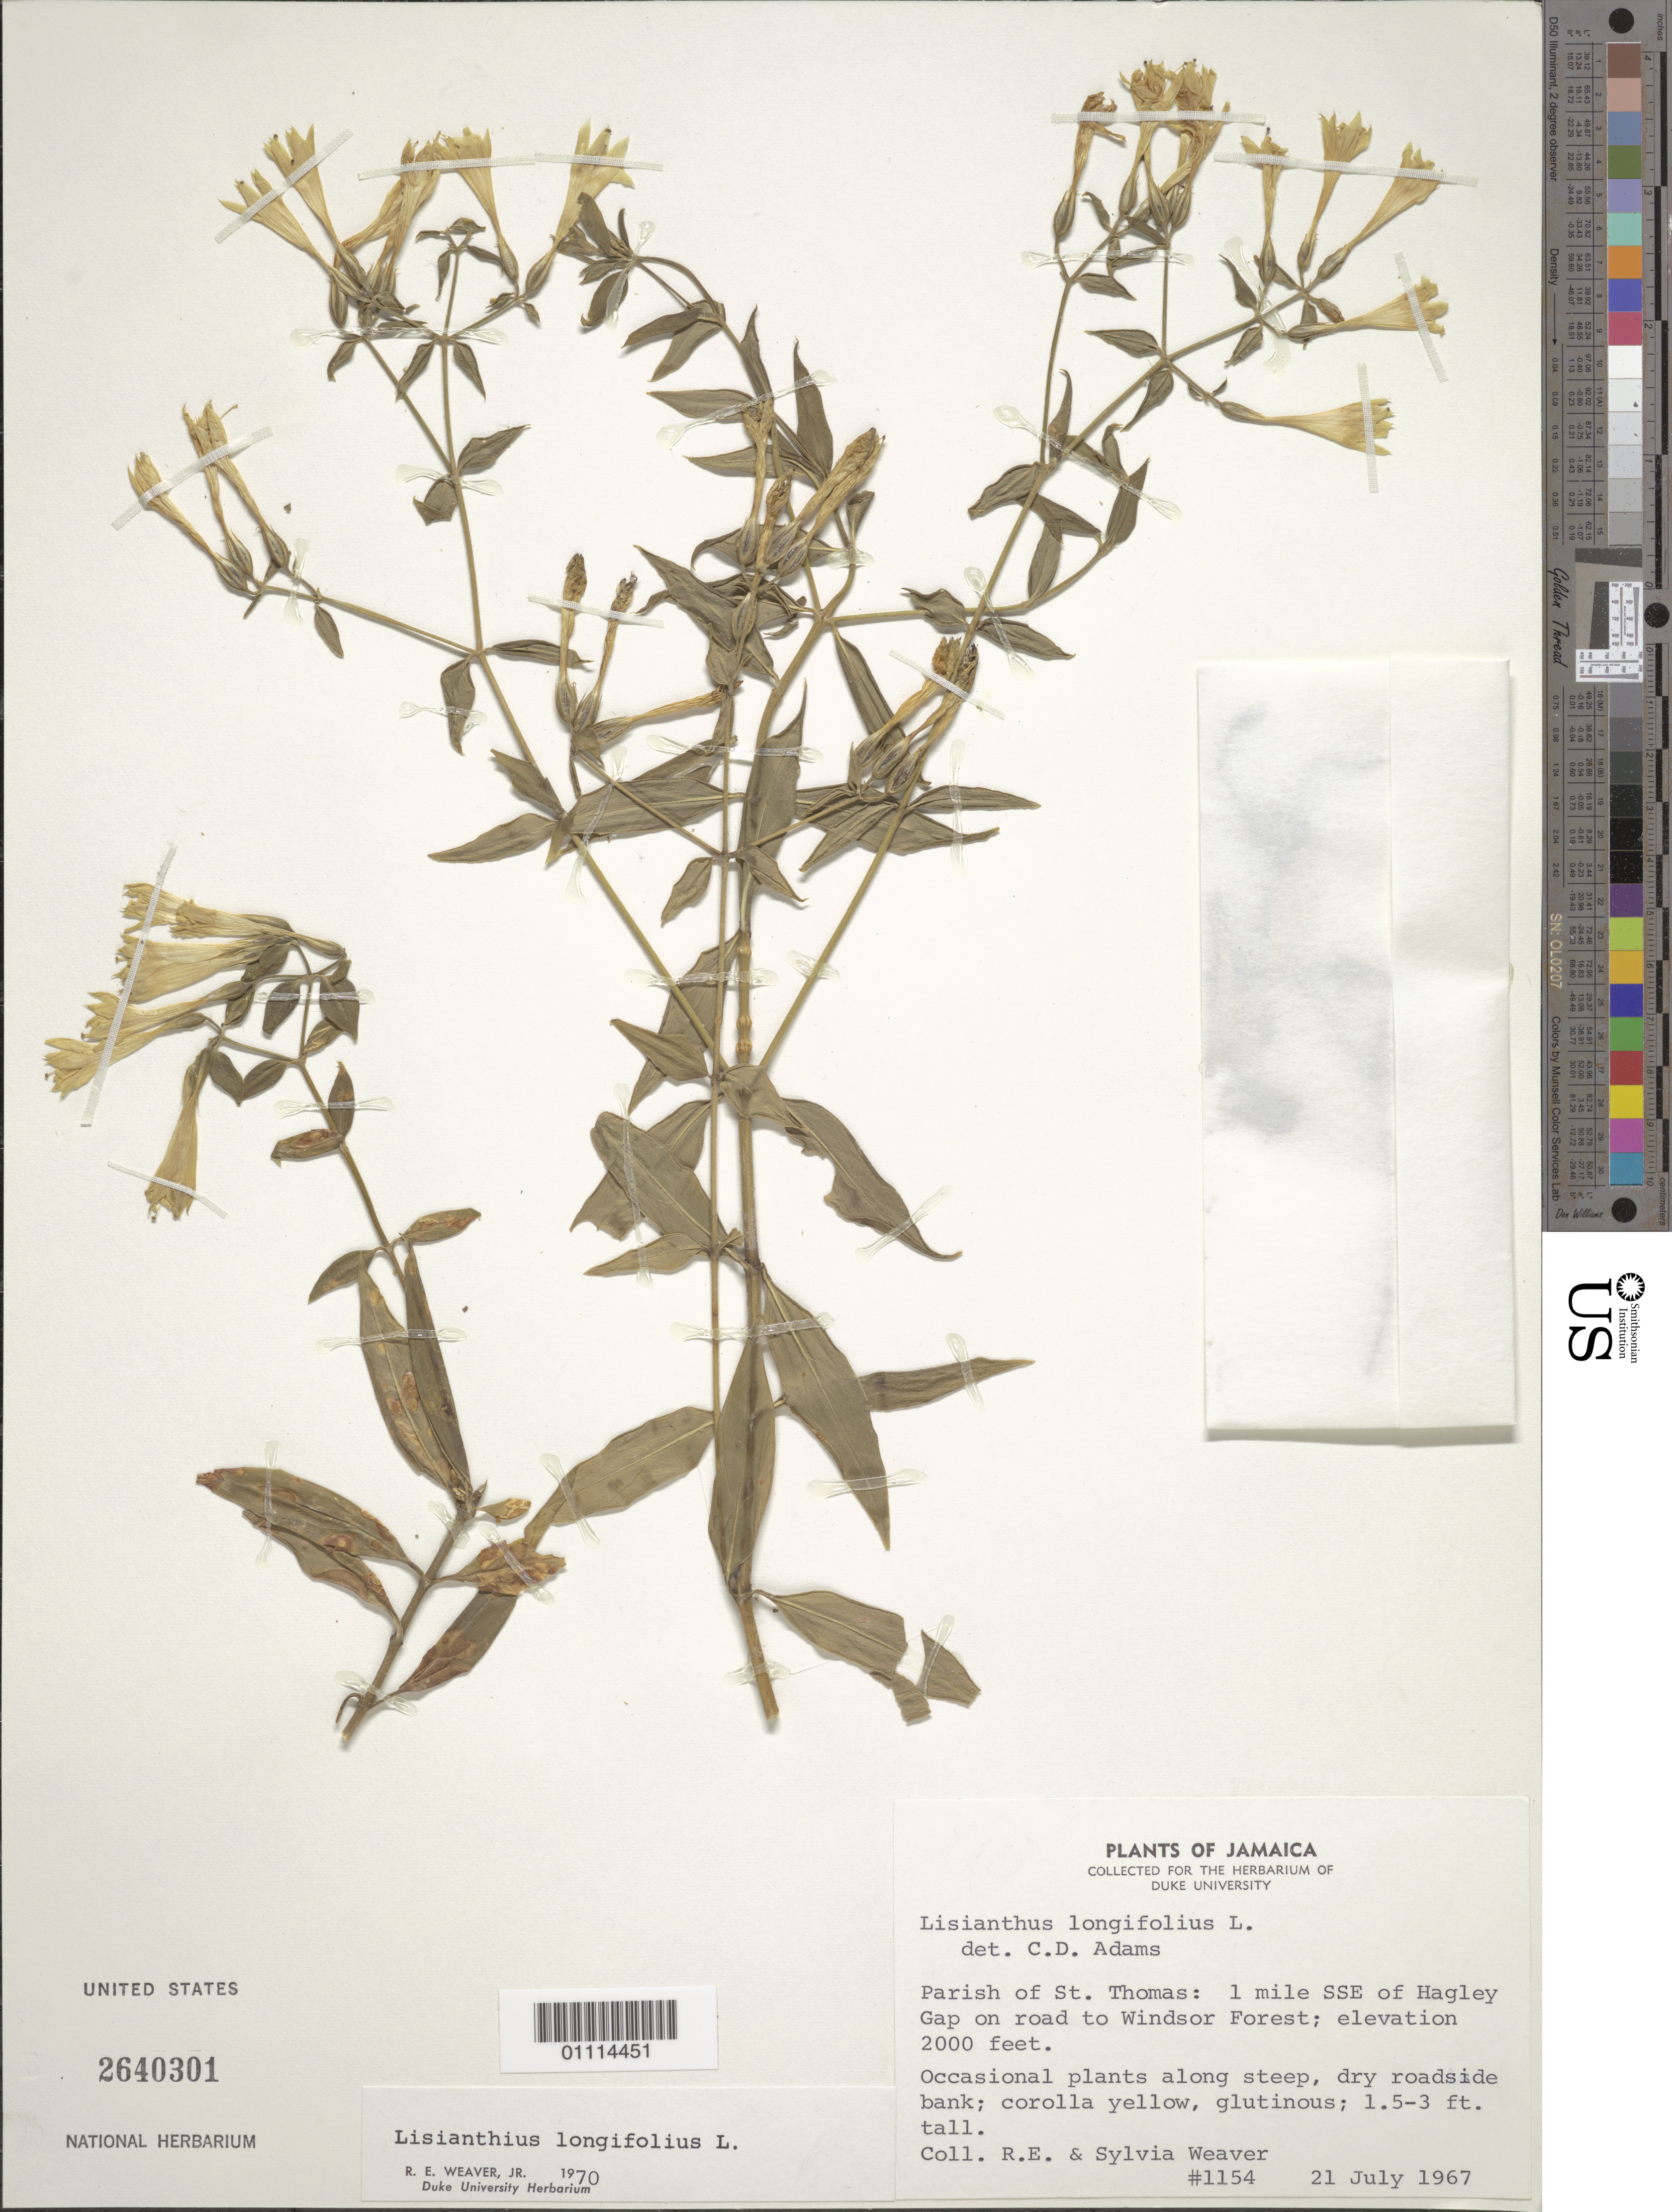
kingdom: Plantae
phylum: Tracheophyta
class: Magnoliopsida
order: Gentianales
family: Gentianaceae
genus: Lisianthius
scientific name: Lisianthius longifolius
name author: L.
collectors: R. Weaver Jr. & S. Weaver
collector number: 1154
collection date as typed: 21 Jul 1967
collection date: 1967-07-21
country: Jamaica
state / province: Saint Thomas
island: Jamaica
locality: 1 mile SSE of Hagley Gap on road to Windsor Forest. Occasional plants along steep, dry roadside bank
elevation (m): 610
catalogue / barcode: US 2640301